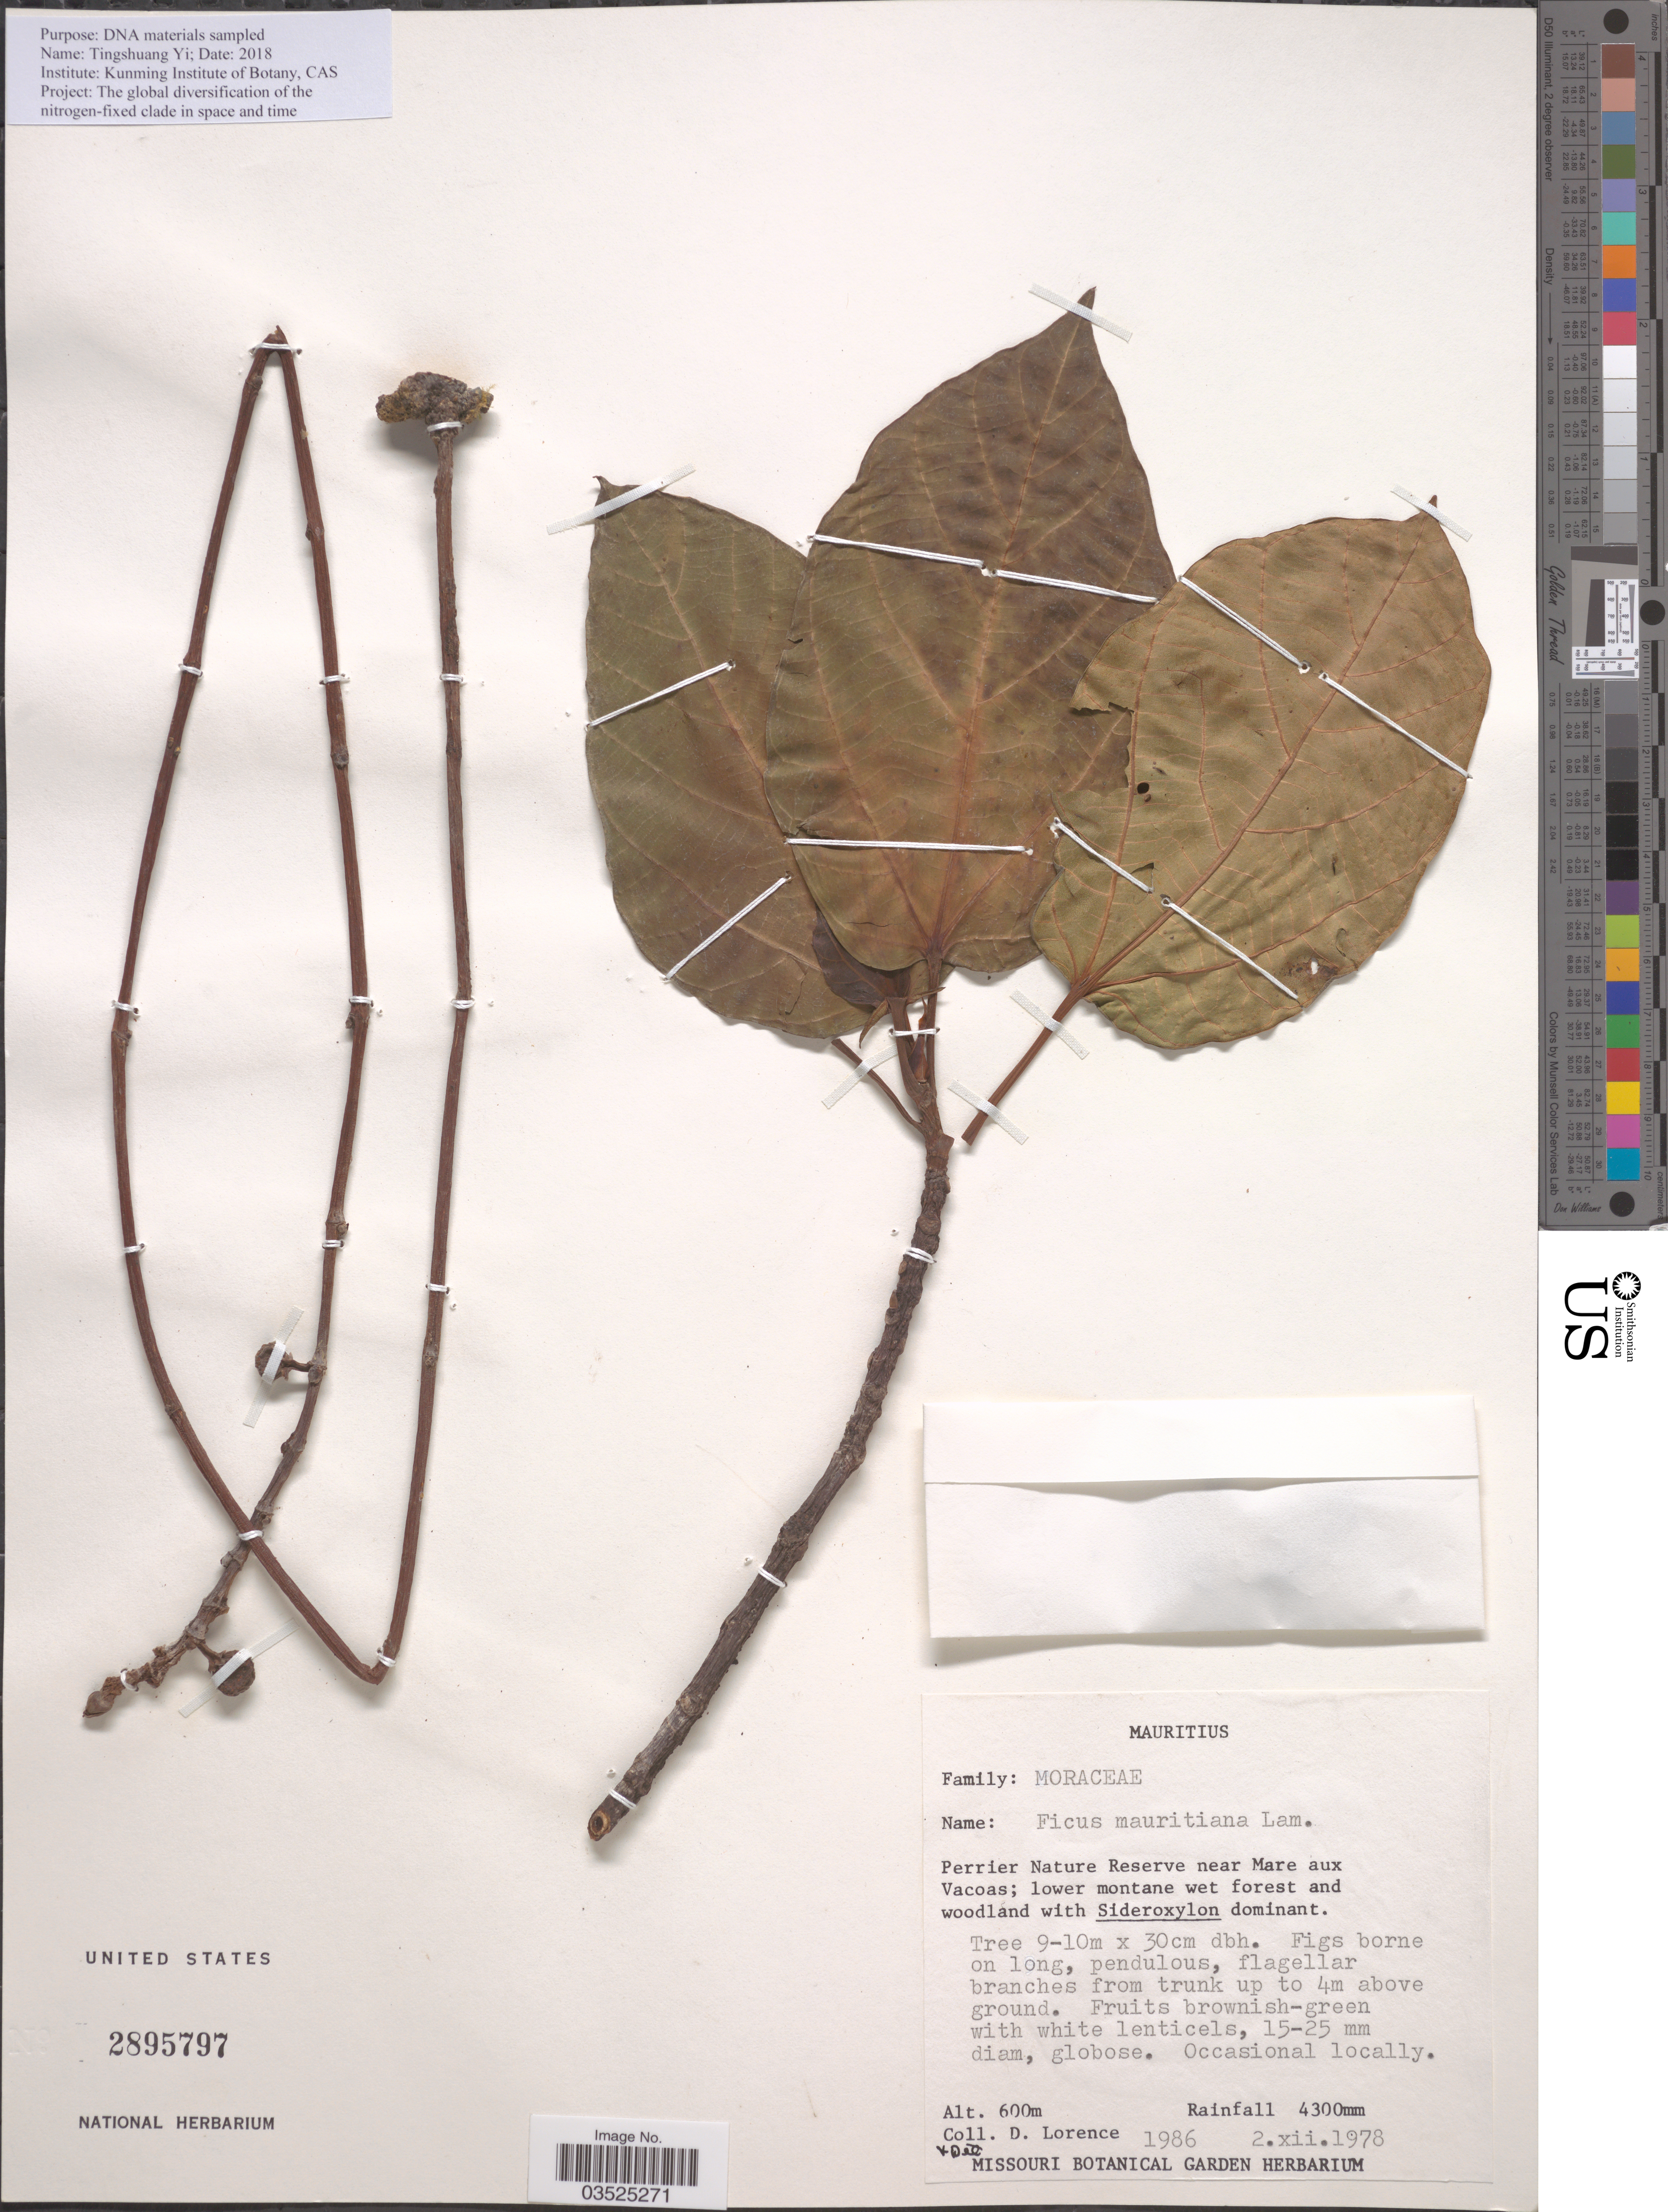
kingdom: Plantae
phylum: Tracheophyta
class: Magnoliopsida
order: Rosales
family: Moraceae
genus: Ficus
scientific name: Ficus mauritiana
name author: Lam.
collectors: D. Lorence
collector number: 1986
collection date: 1978-12-02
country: Mauritius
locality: Perrier Nature Reserve near Mare aux Vacoas.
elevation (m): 600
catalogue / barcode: US 2895797